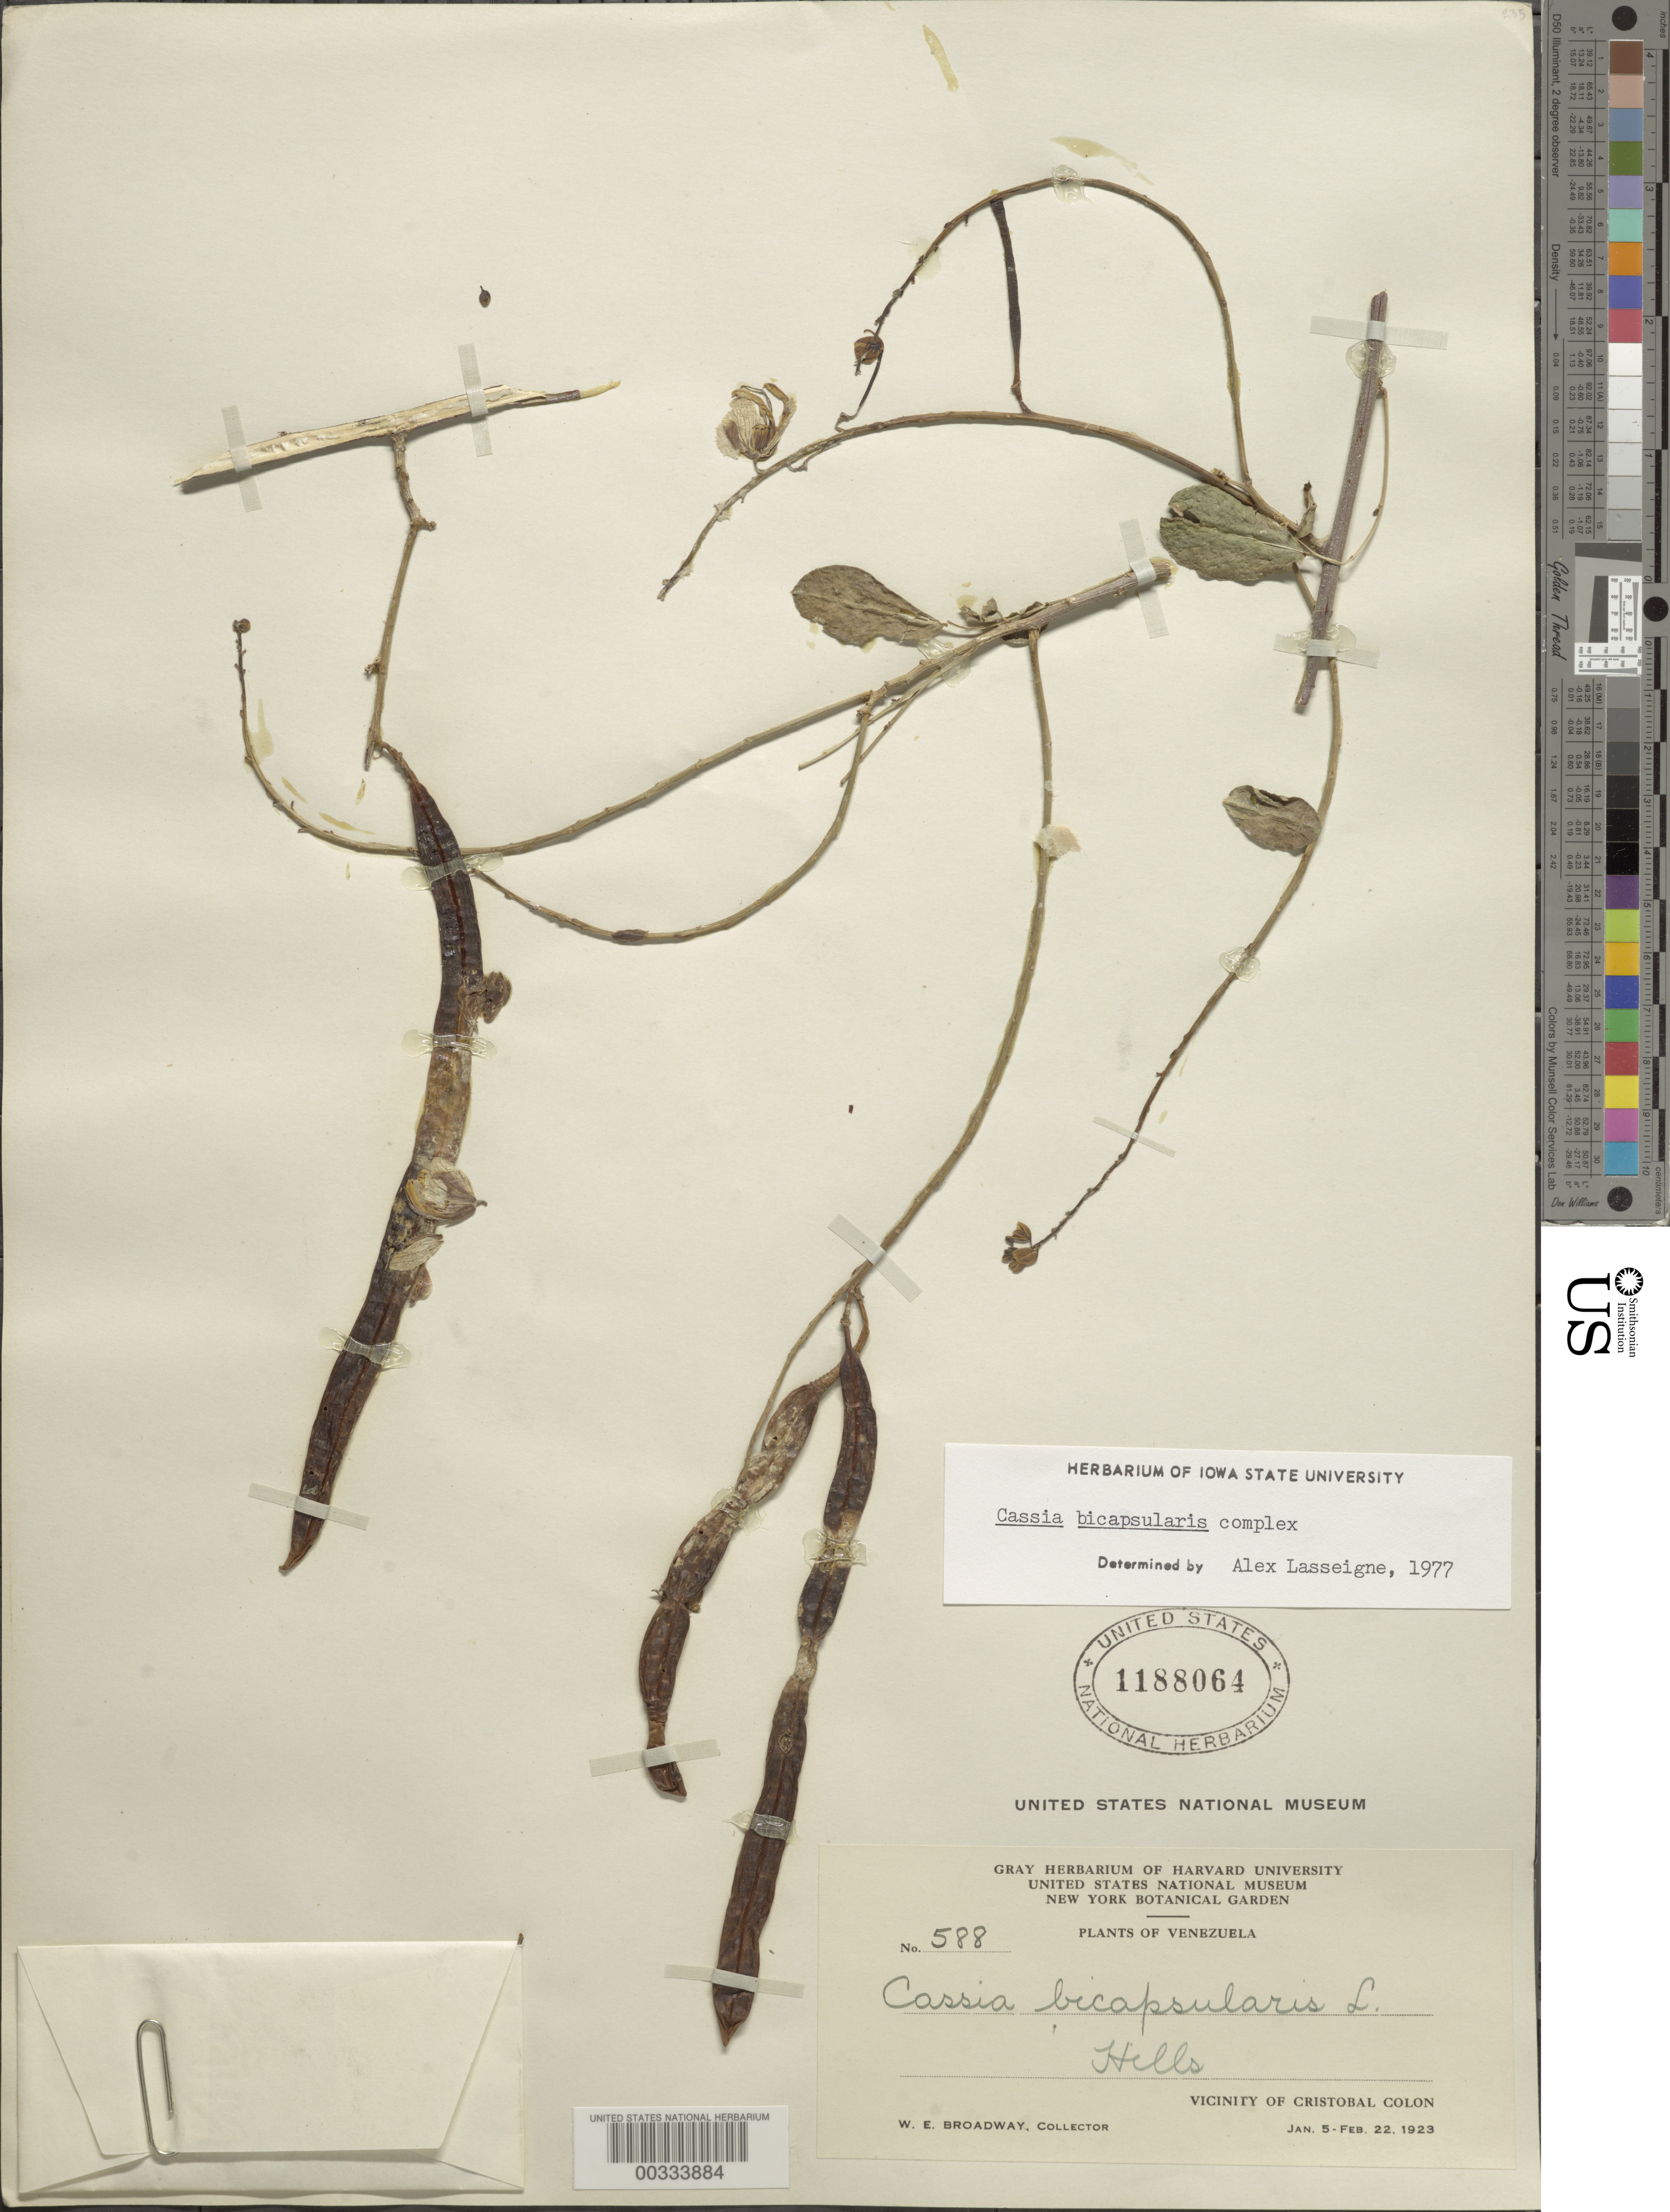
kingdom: Plantae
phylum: Tracheophyta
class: Magnoliopsida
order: Fabales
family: Fabaceae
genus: Senna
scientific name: Senna bicapsularis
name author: (L.) Roxb.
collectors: W. E. Broadway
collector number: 588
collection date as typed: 05 Jan 1923 to 22 Feb 1923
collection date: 1923-01-05/1923-02-22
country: Venezuela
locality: Vicinity of Cristobal Colon.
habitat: Hills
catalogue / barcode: US 1188064